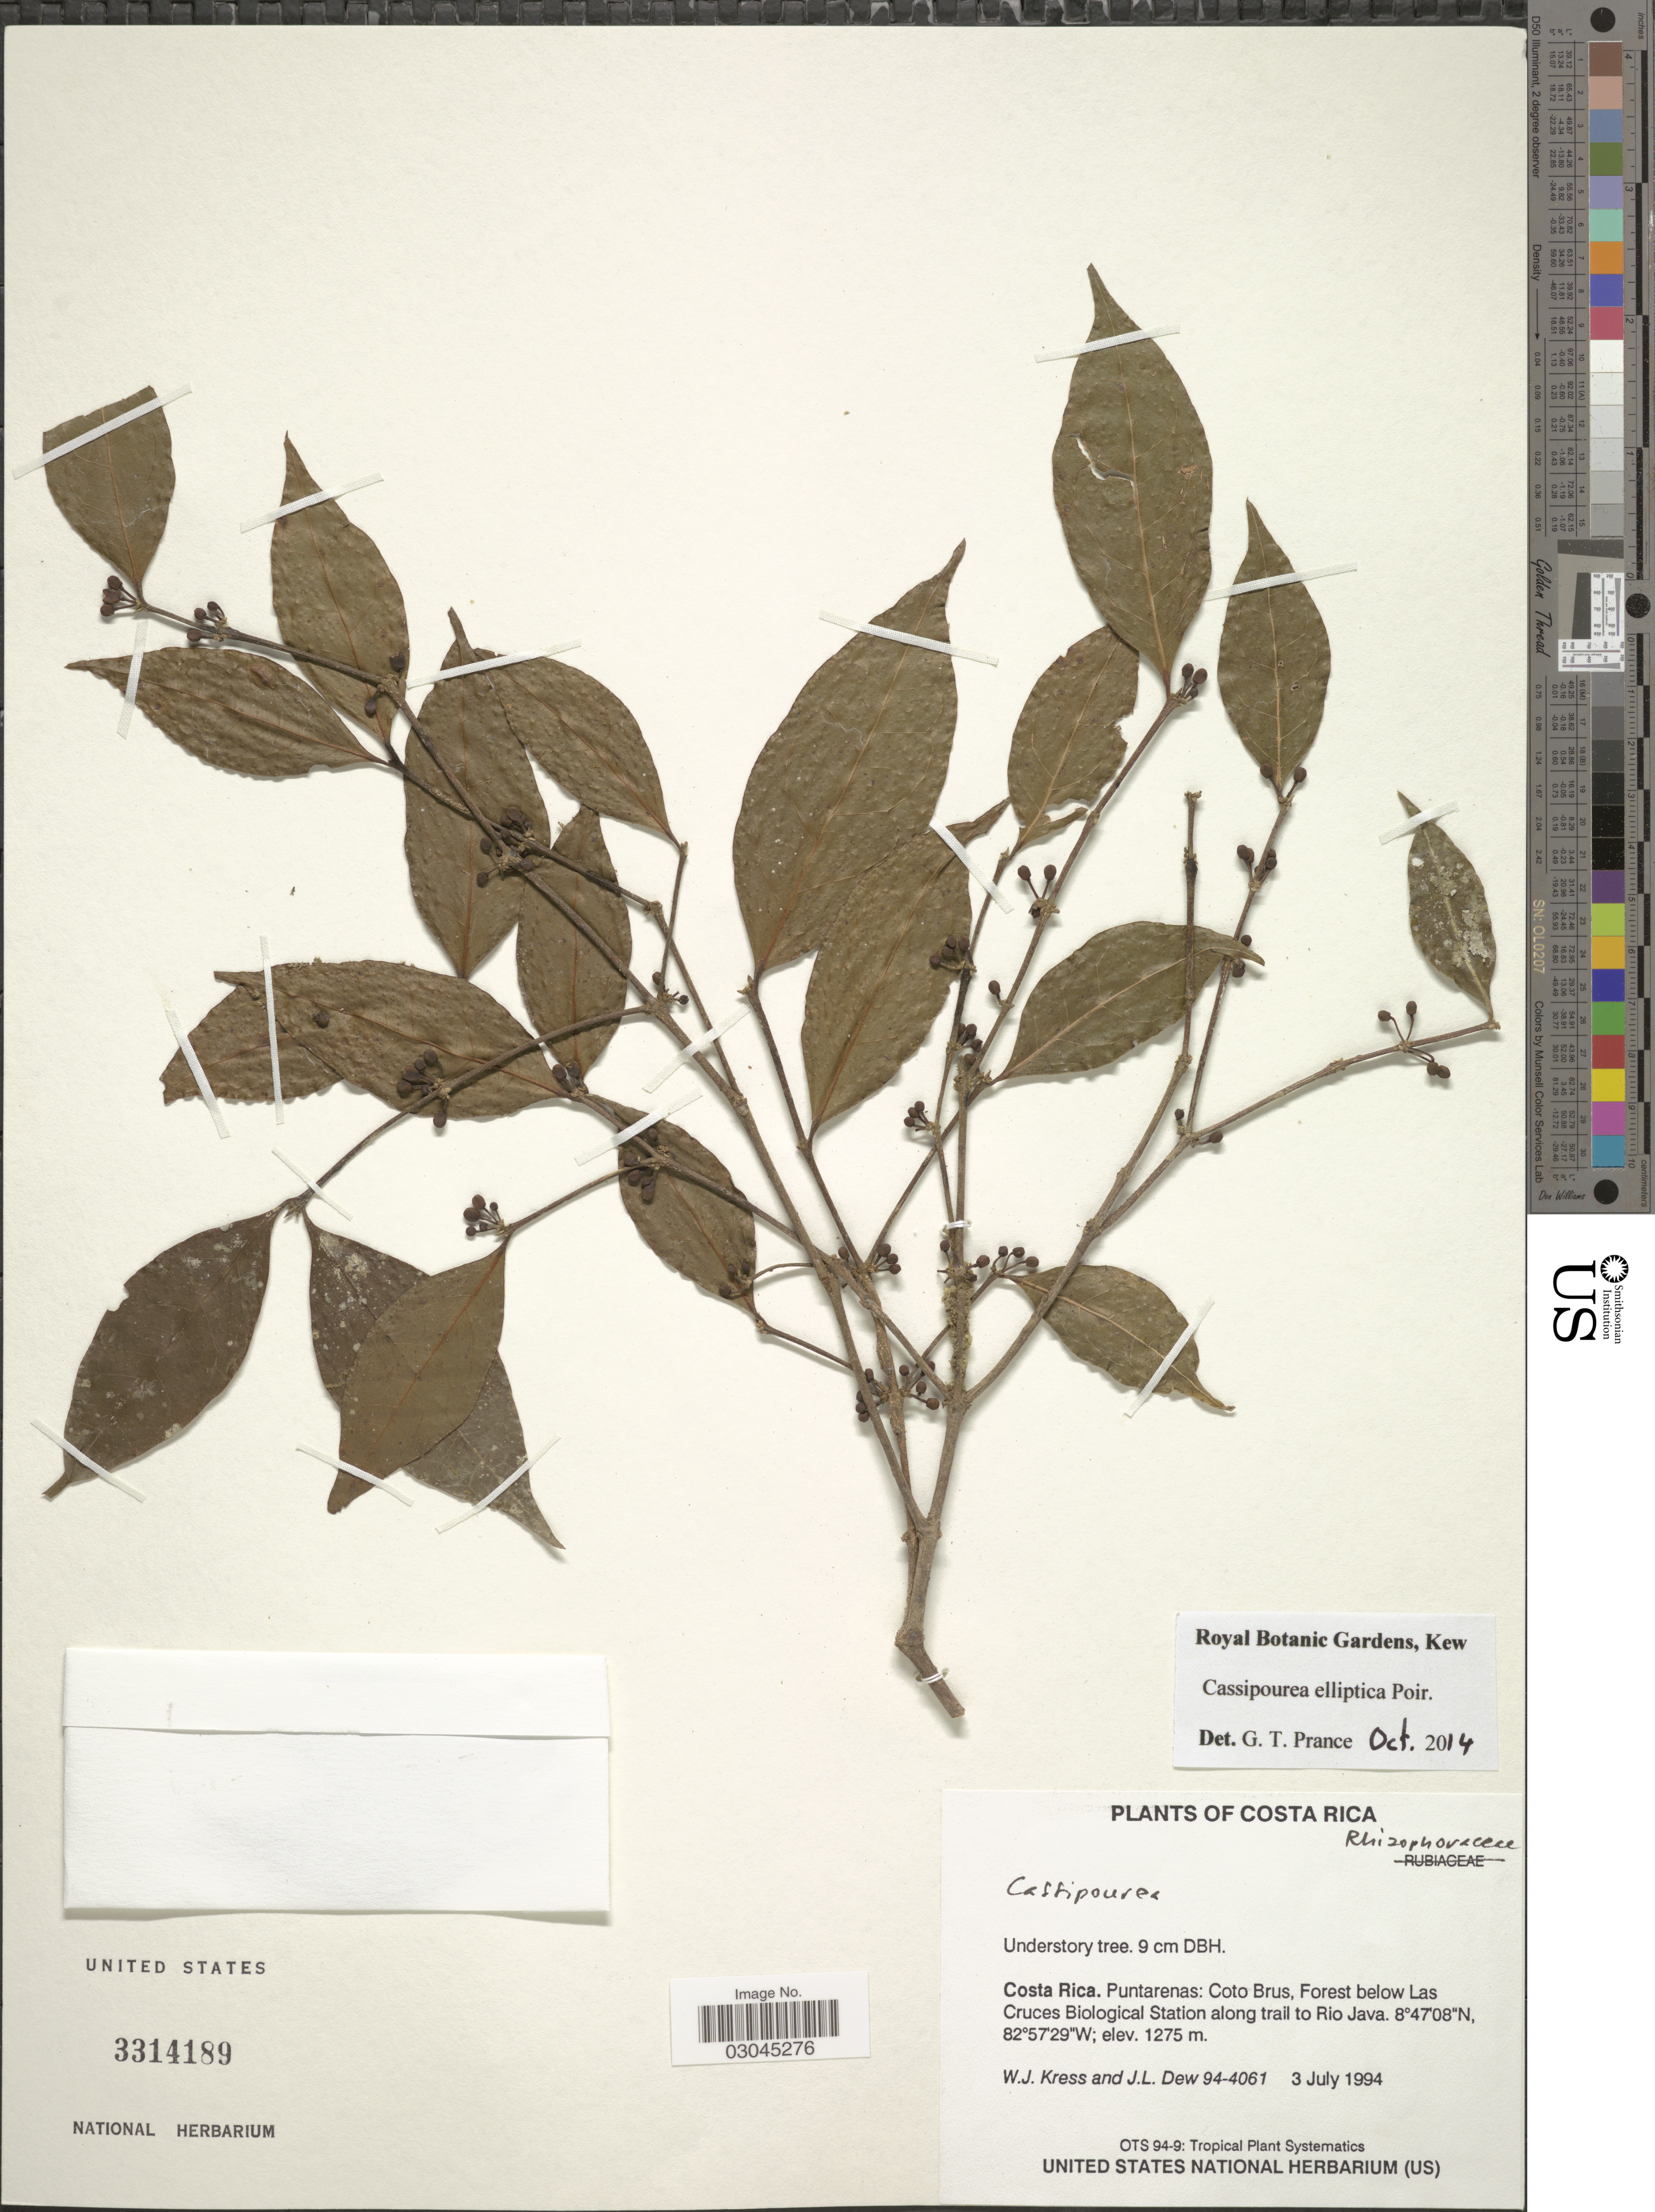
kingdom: Plantae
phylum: Tracheophyta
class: Magnoliopsida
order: Malpighiales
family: Rhizophoraceae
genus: Cassipourea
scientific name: Cassipourea elliptica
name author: (Sw.) Poir.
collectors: W. J. Kress & J. L. Dew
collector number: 94-4061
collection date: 1994-07-03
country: Costa Rica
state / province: Puntarenas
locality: Coto Brus, Forest below Las Cruces Biological Station along trail to Rio Java.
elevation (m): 1275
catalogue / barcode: US 3314189